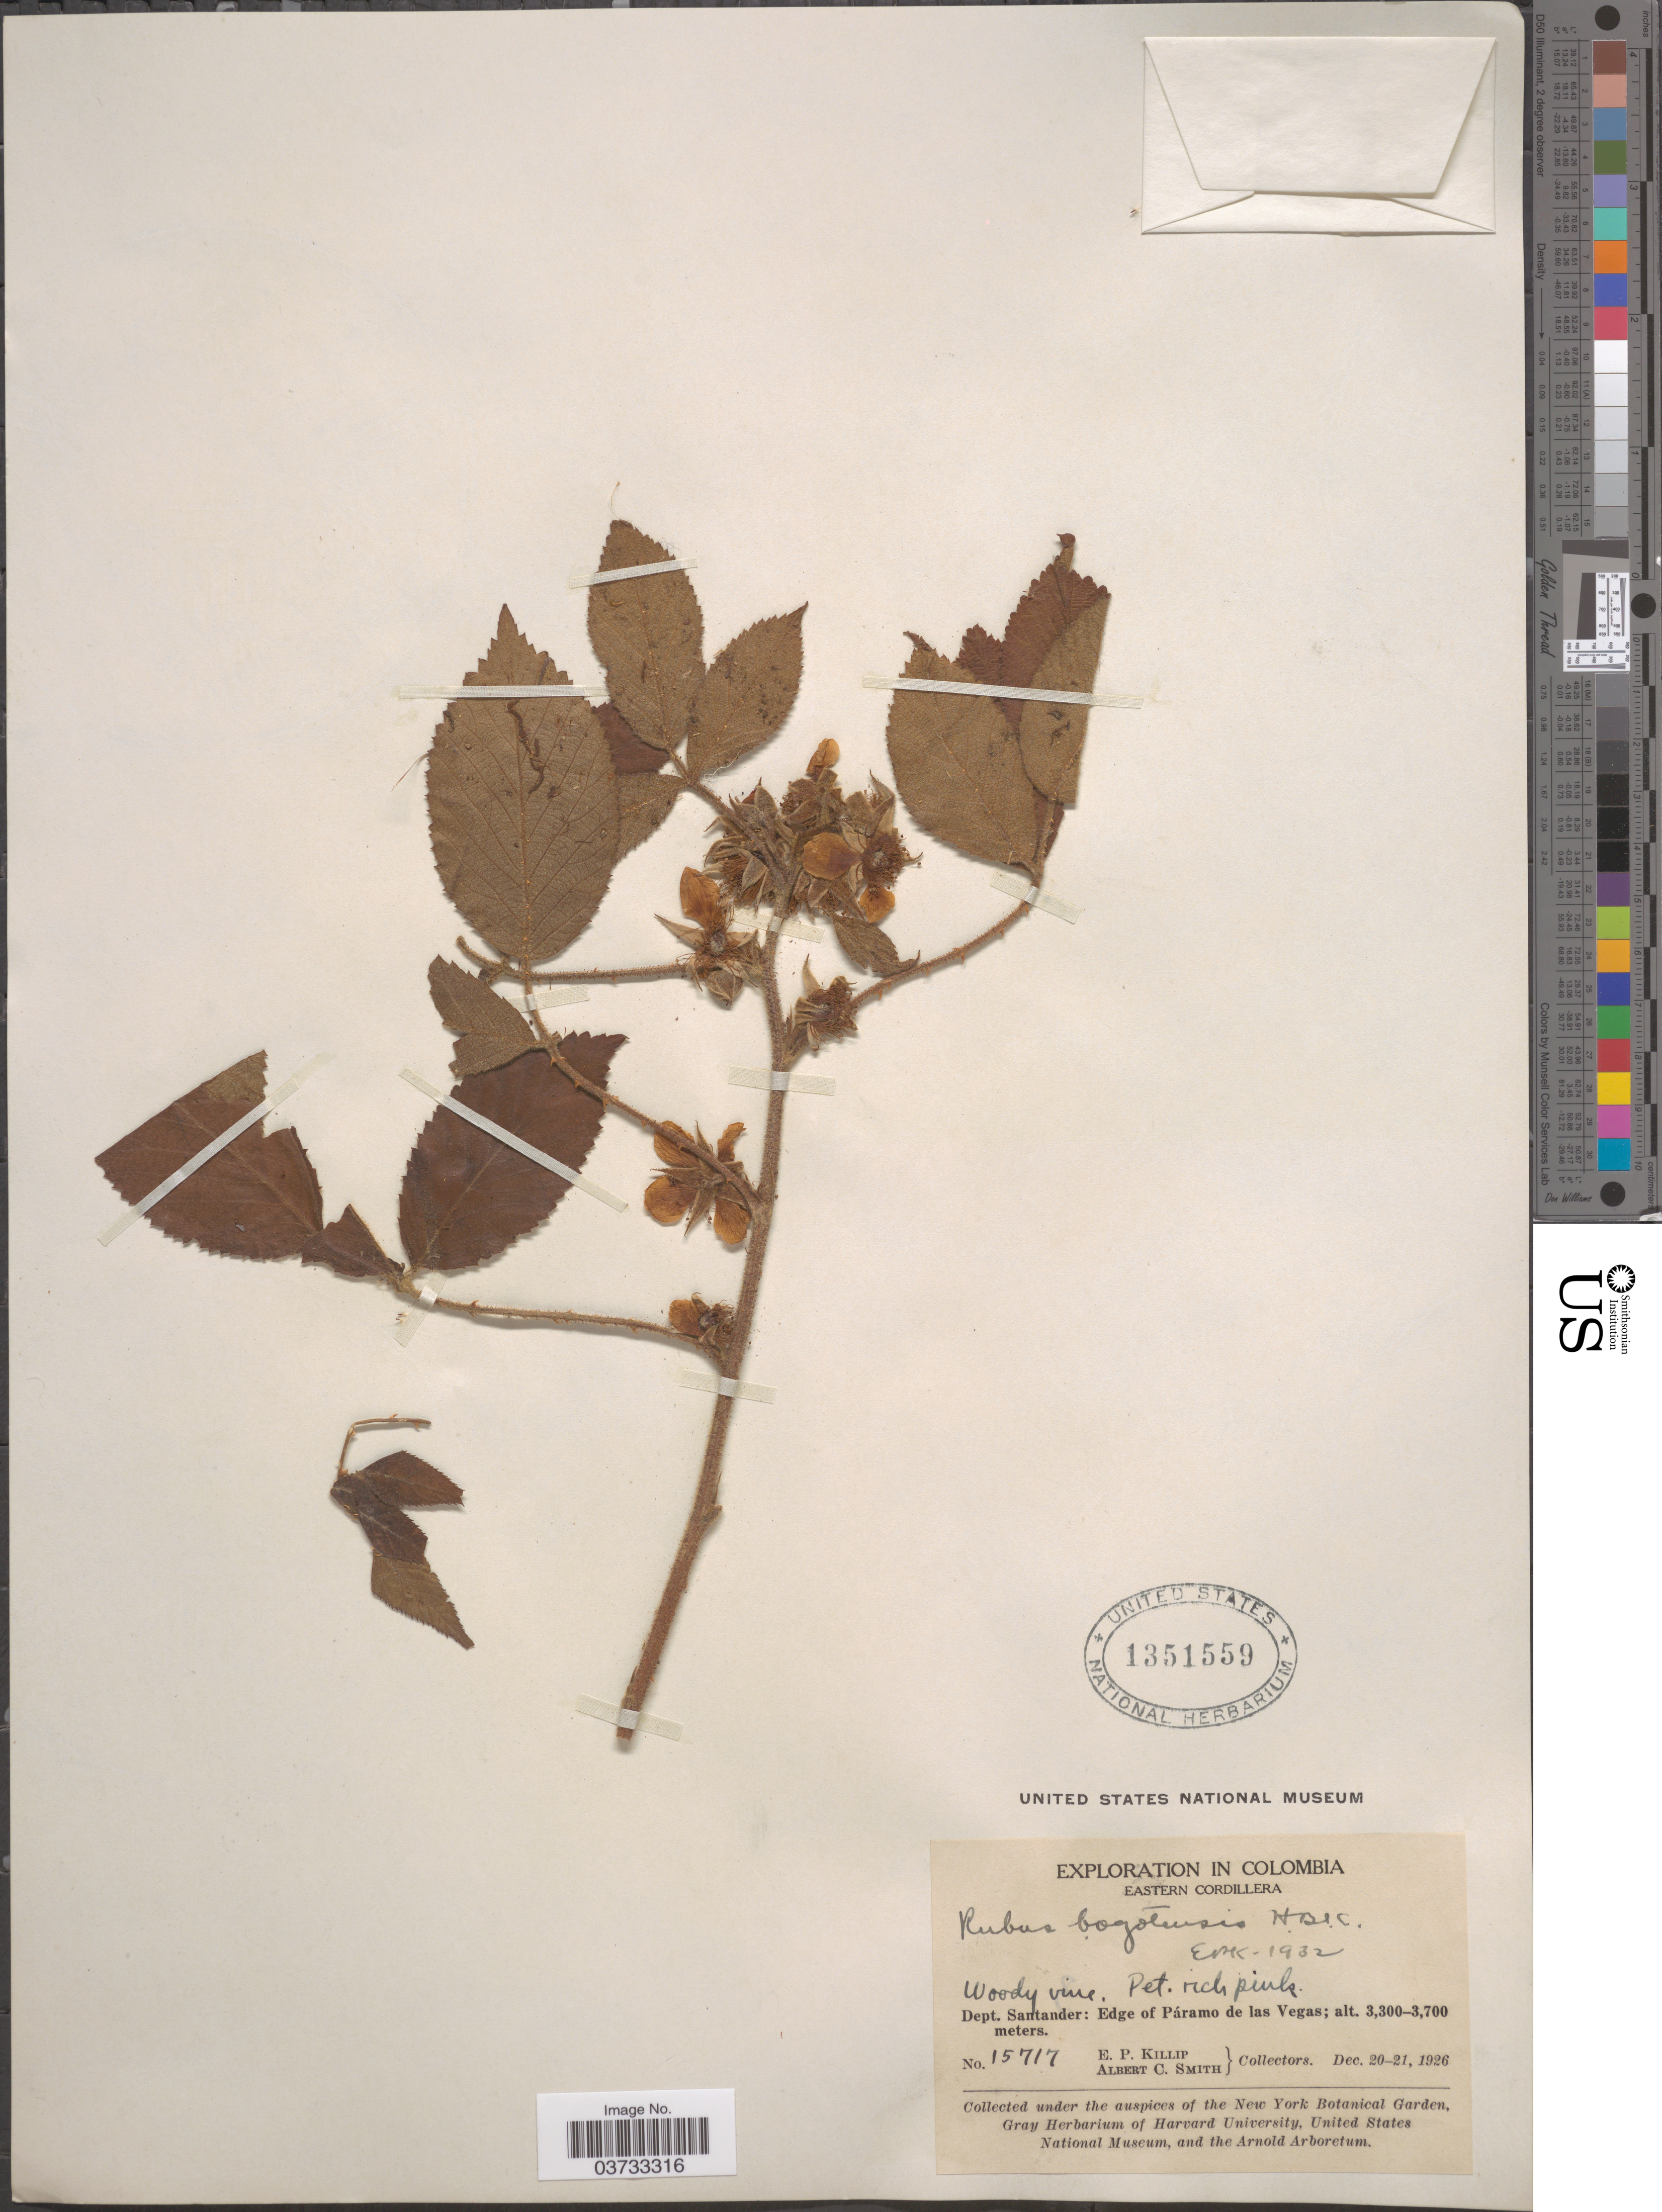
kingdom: Plantae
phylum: Tracheophyta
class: Magnoliopsida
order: Rosales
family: Rosaceae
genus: Rubus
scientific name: Rubus bogotensis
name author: Kunth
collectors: E. P. Killip & A. C. Smith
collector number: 15717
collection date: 1926-12-20/1926-12-21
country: Colombia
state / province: Santander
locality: Eastern Cordillera. Dept. Santander: Edge of Páramo de las Vegas.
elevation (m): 3300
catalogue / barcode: US 1351559